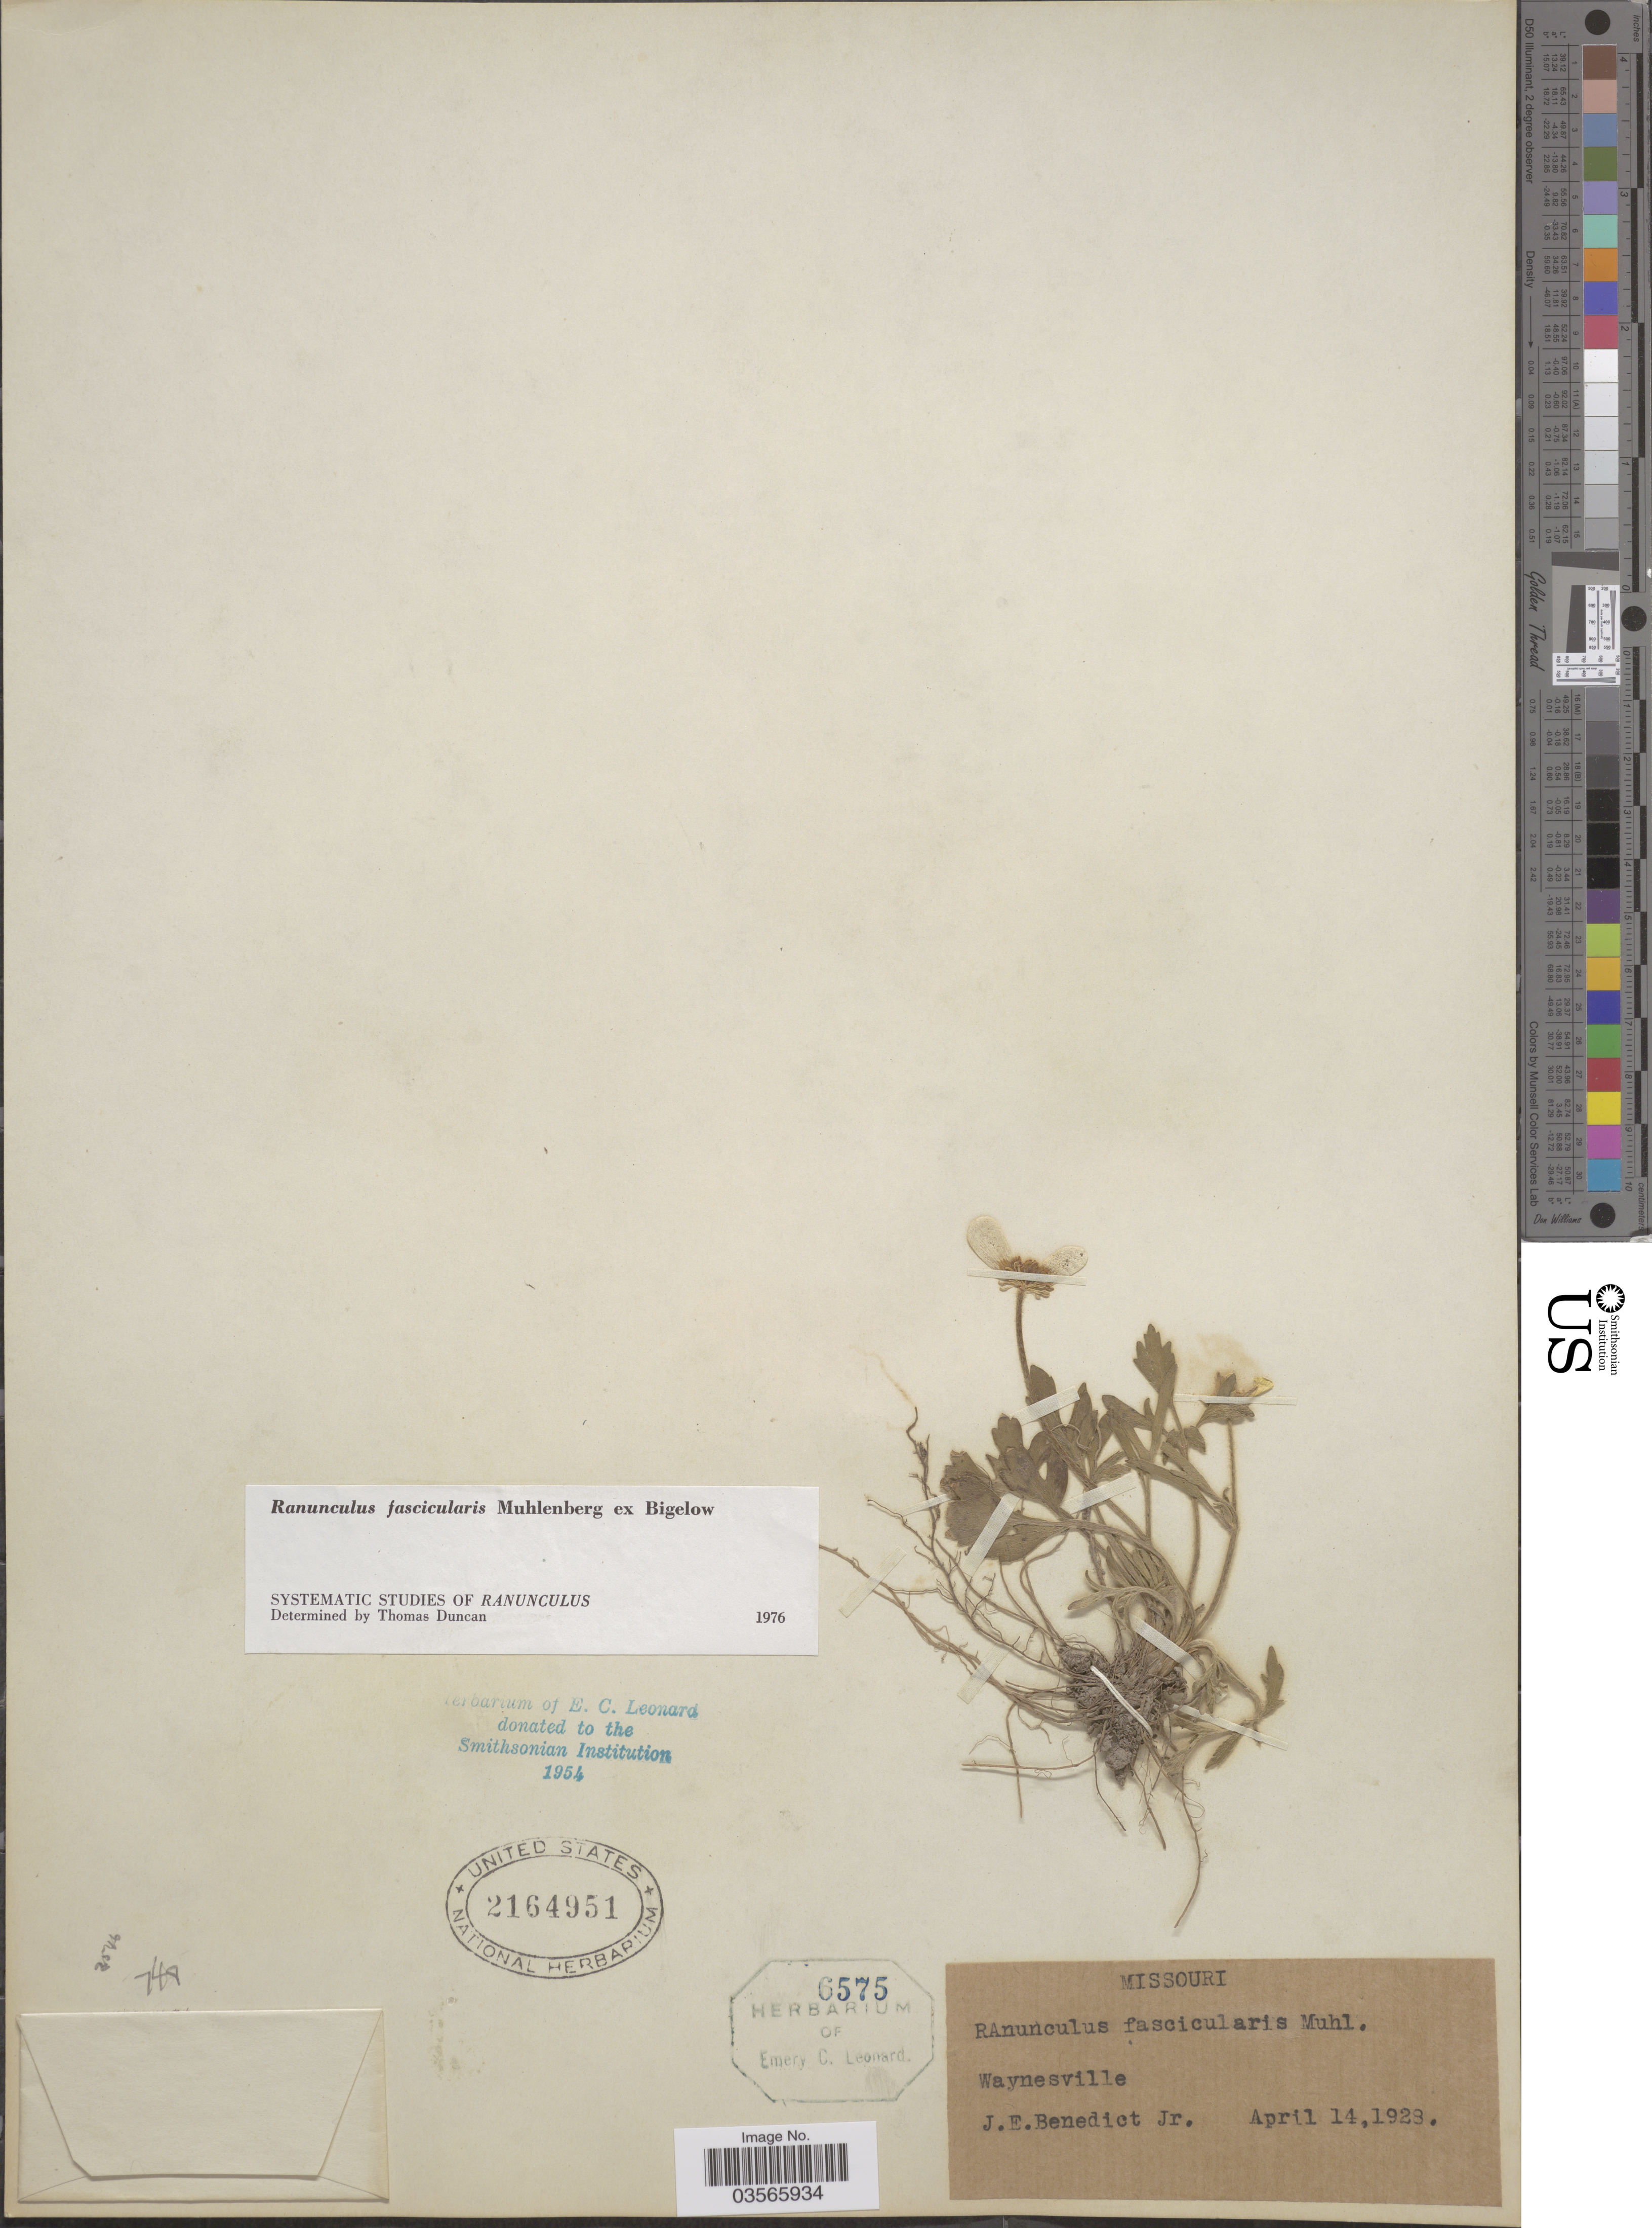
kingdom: Plantae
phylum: Tracheophyta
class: Magnoliopsida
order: Ranunculales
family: Ranunculaceae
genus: Ranunculus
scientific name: Ranunculus fascicularis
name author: Muhl. ex Bigelow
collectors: J. Benedict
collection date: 1928-04-14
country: United States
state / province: Missouri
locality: Waynesville.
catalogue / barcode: US 2164951